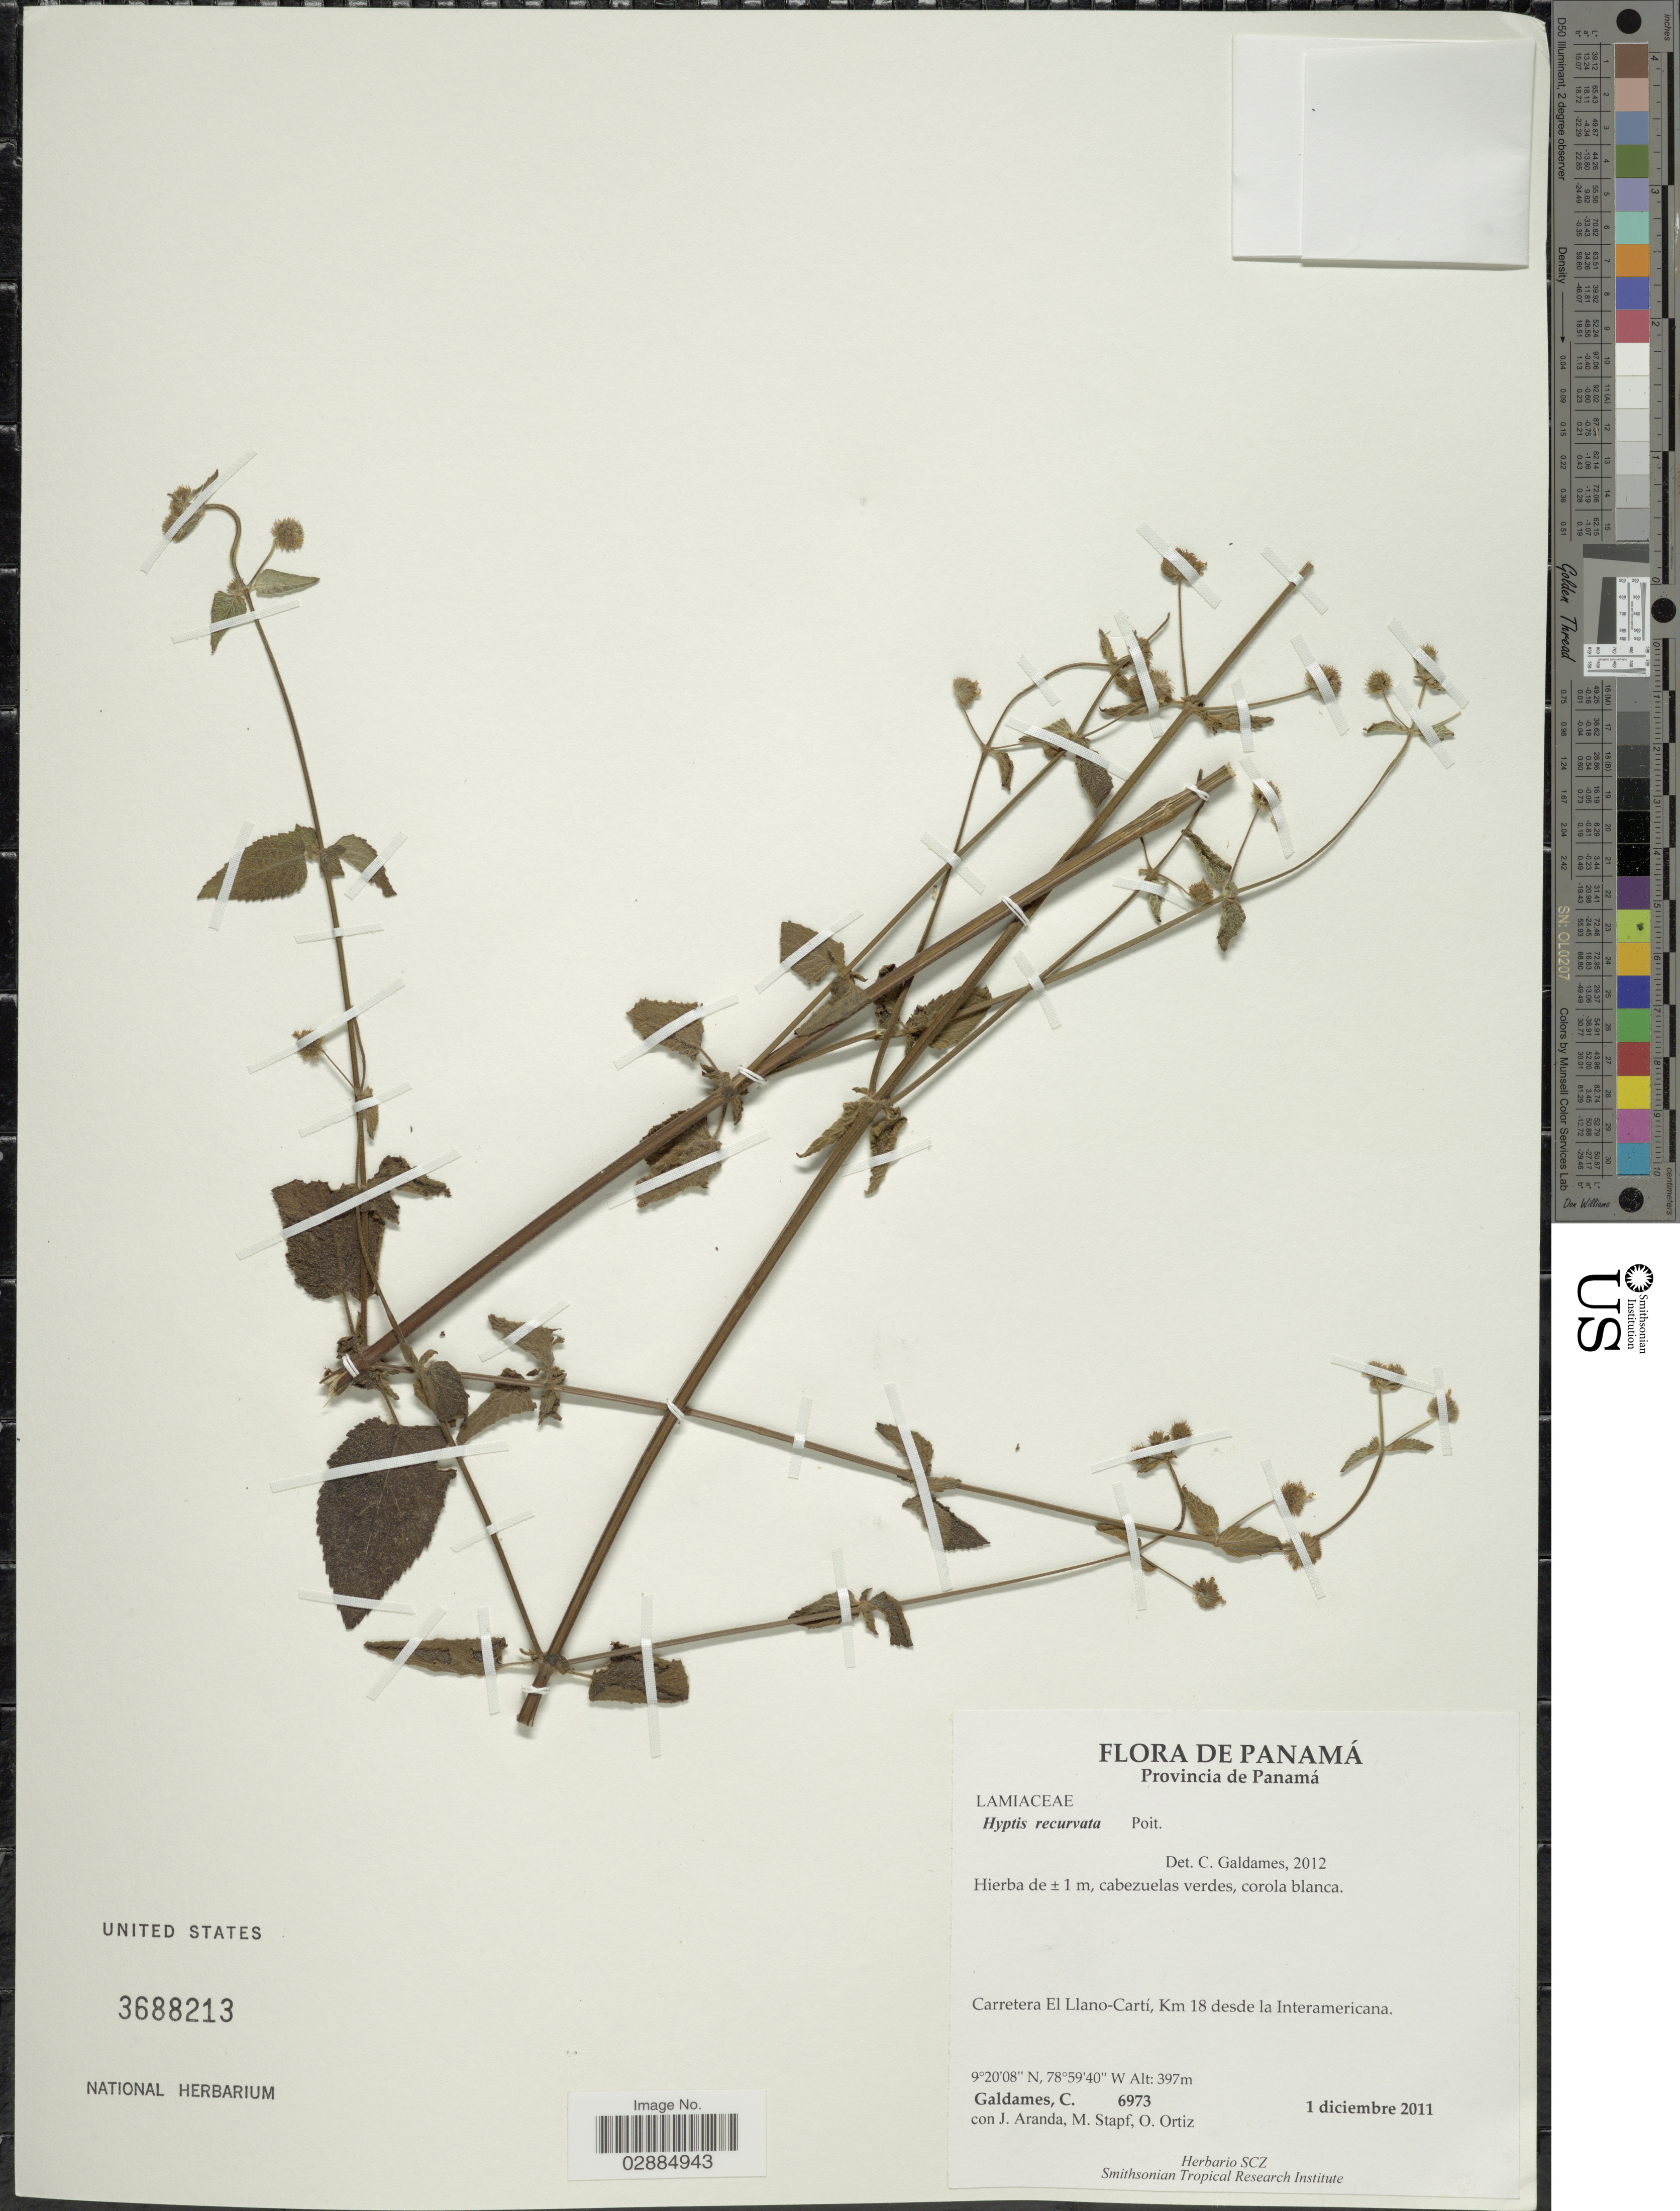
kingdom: Plantae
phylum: Tracheophyta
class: Magnoliopsida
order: Lamiales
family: Lamiaceae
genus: Hyptis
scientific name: Hyptis recurvata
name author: Poit.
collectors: C. Galdames, J. Aranda, M. Stapf & O. O. Ortiz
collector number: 6973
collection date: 2011-12-01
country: Panama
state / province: Panamá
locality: Provincia de Panamá, Carretera El Llano-Cartí, Km 18 desde la Interamericana.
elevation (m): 397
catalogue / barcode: US 3688213